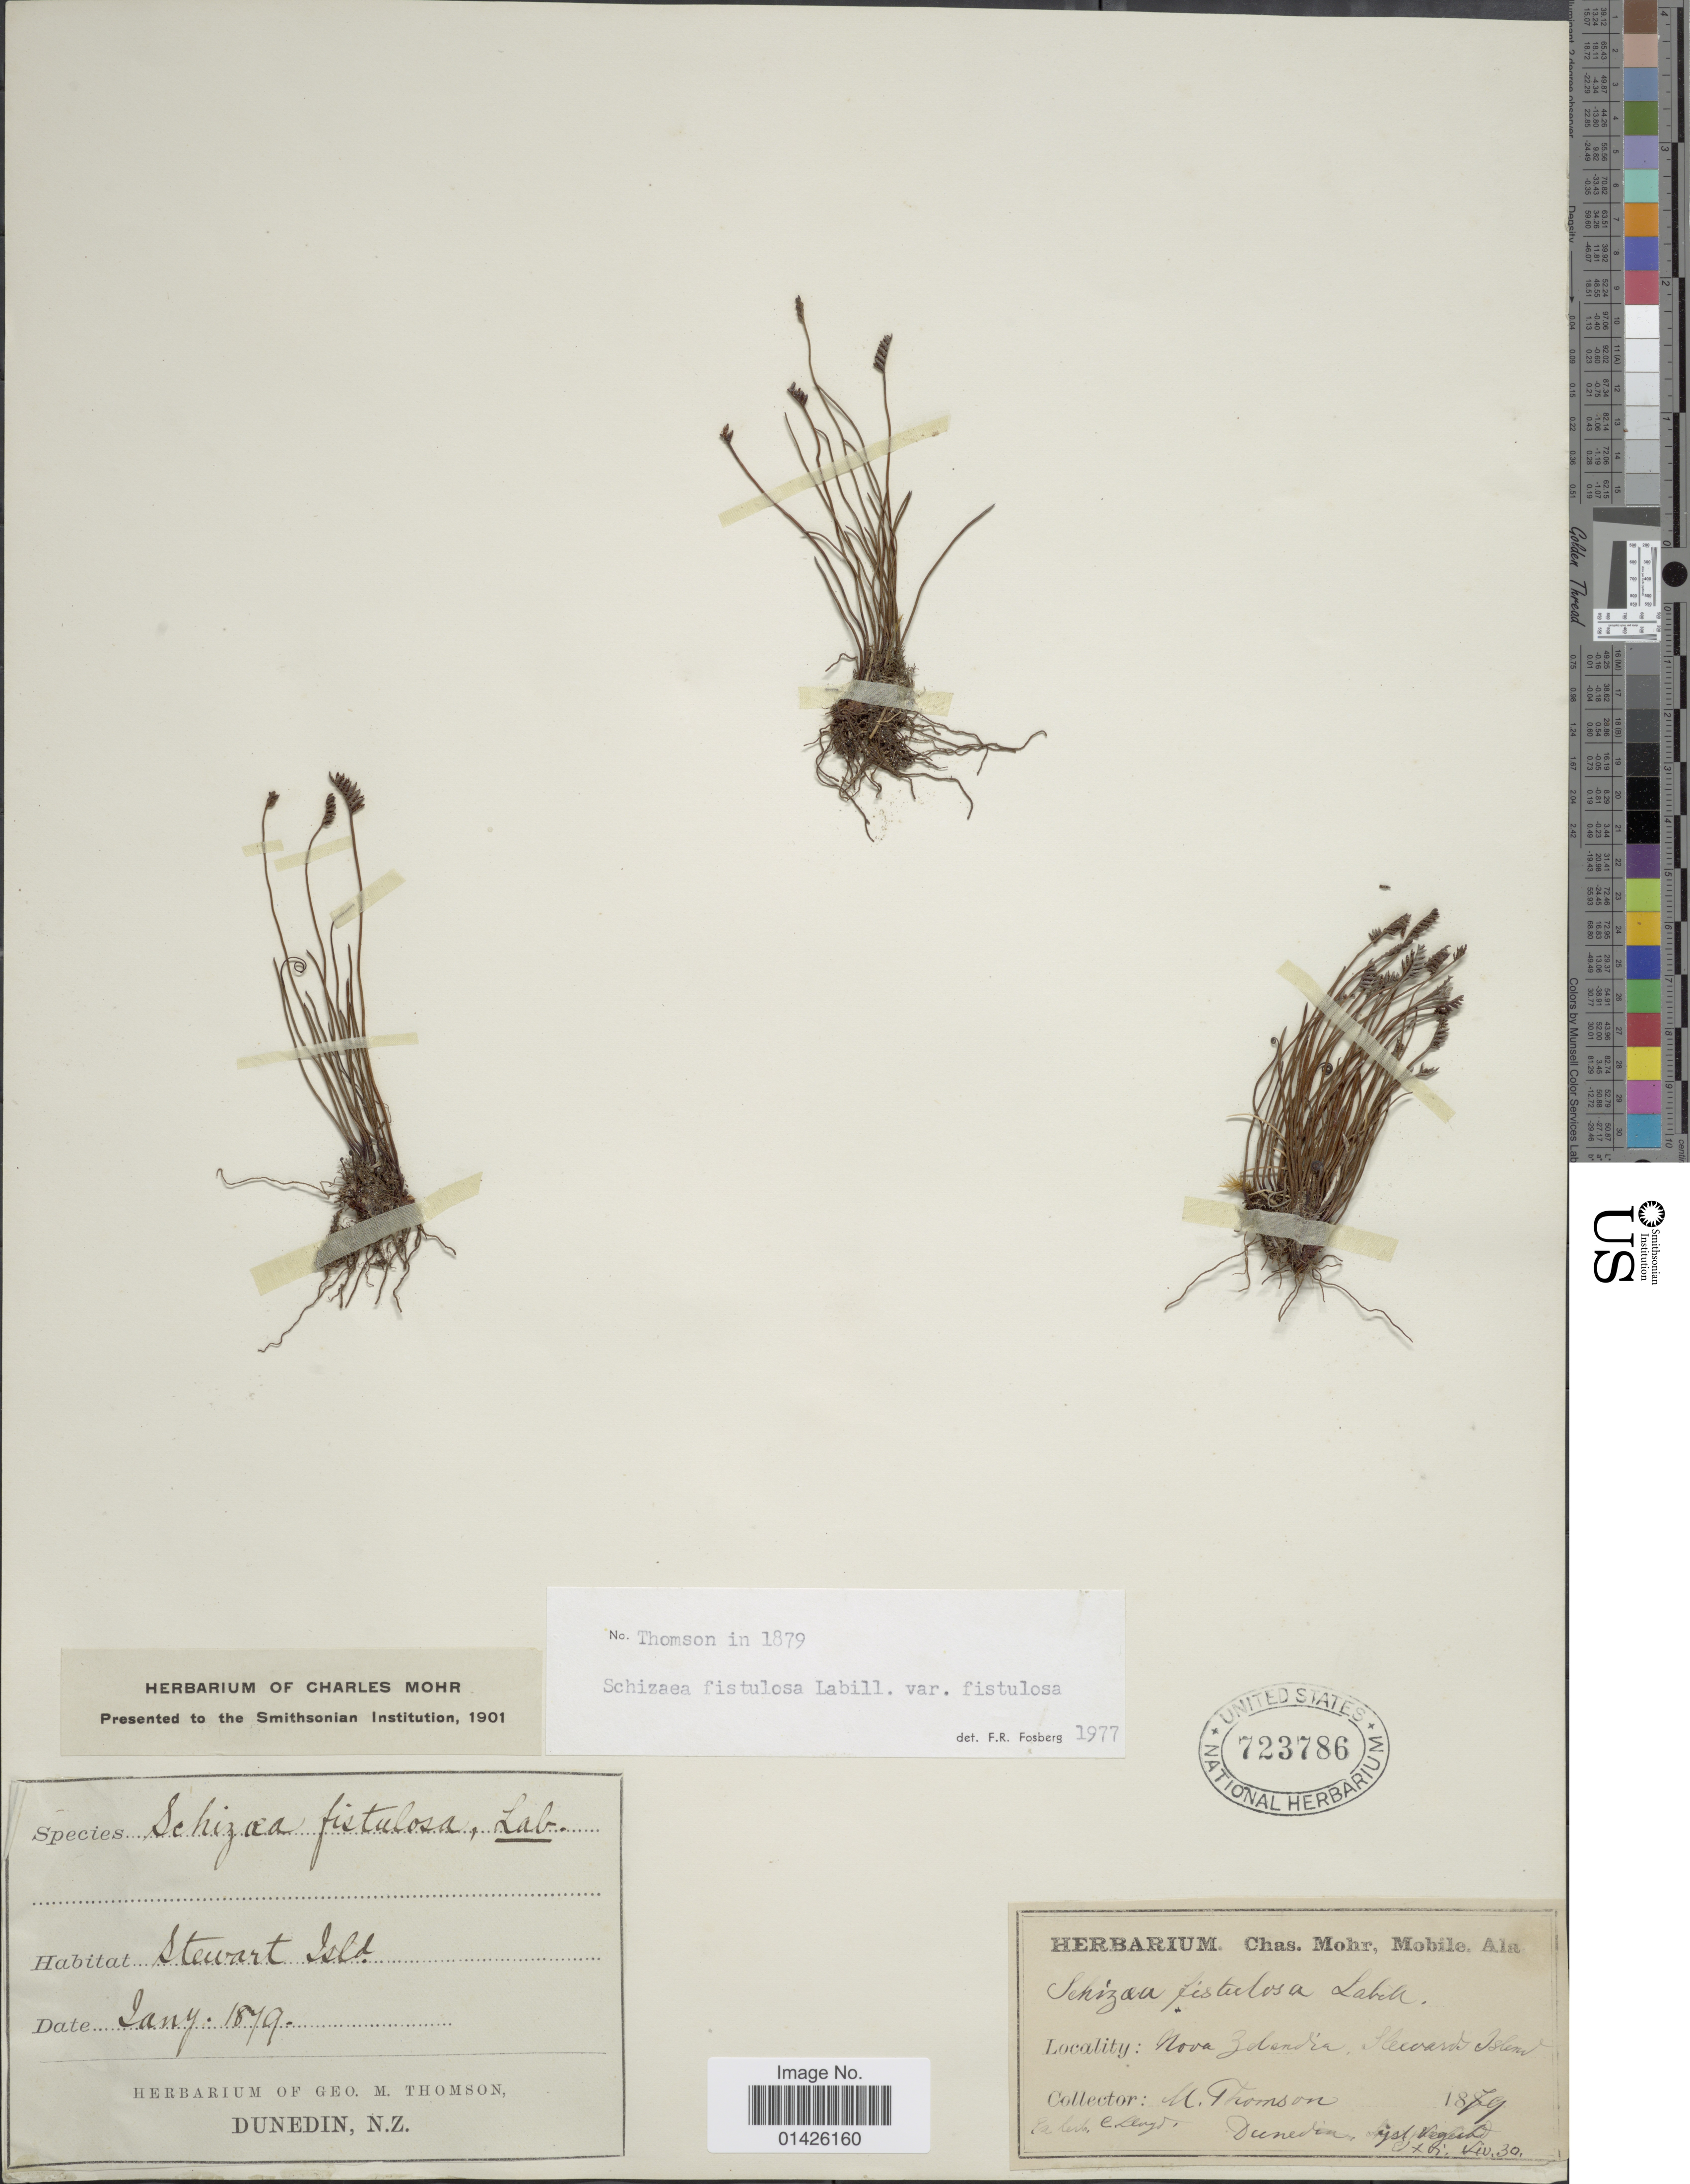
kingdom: Plantae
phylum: Tracheophyta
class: Polypodiopsida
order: Schizaeales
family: Schizaeaceae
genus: Schizaea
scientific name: Schizaea fistulosa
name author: Labill.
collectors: N. Thomson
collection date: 1879-06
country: New Zealand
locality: Stewart island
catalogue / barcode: US 723786